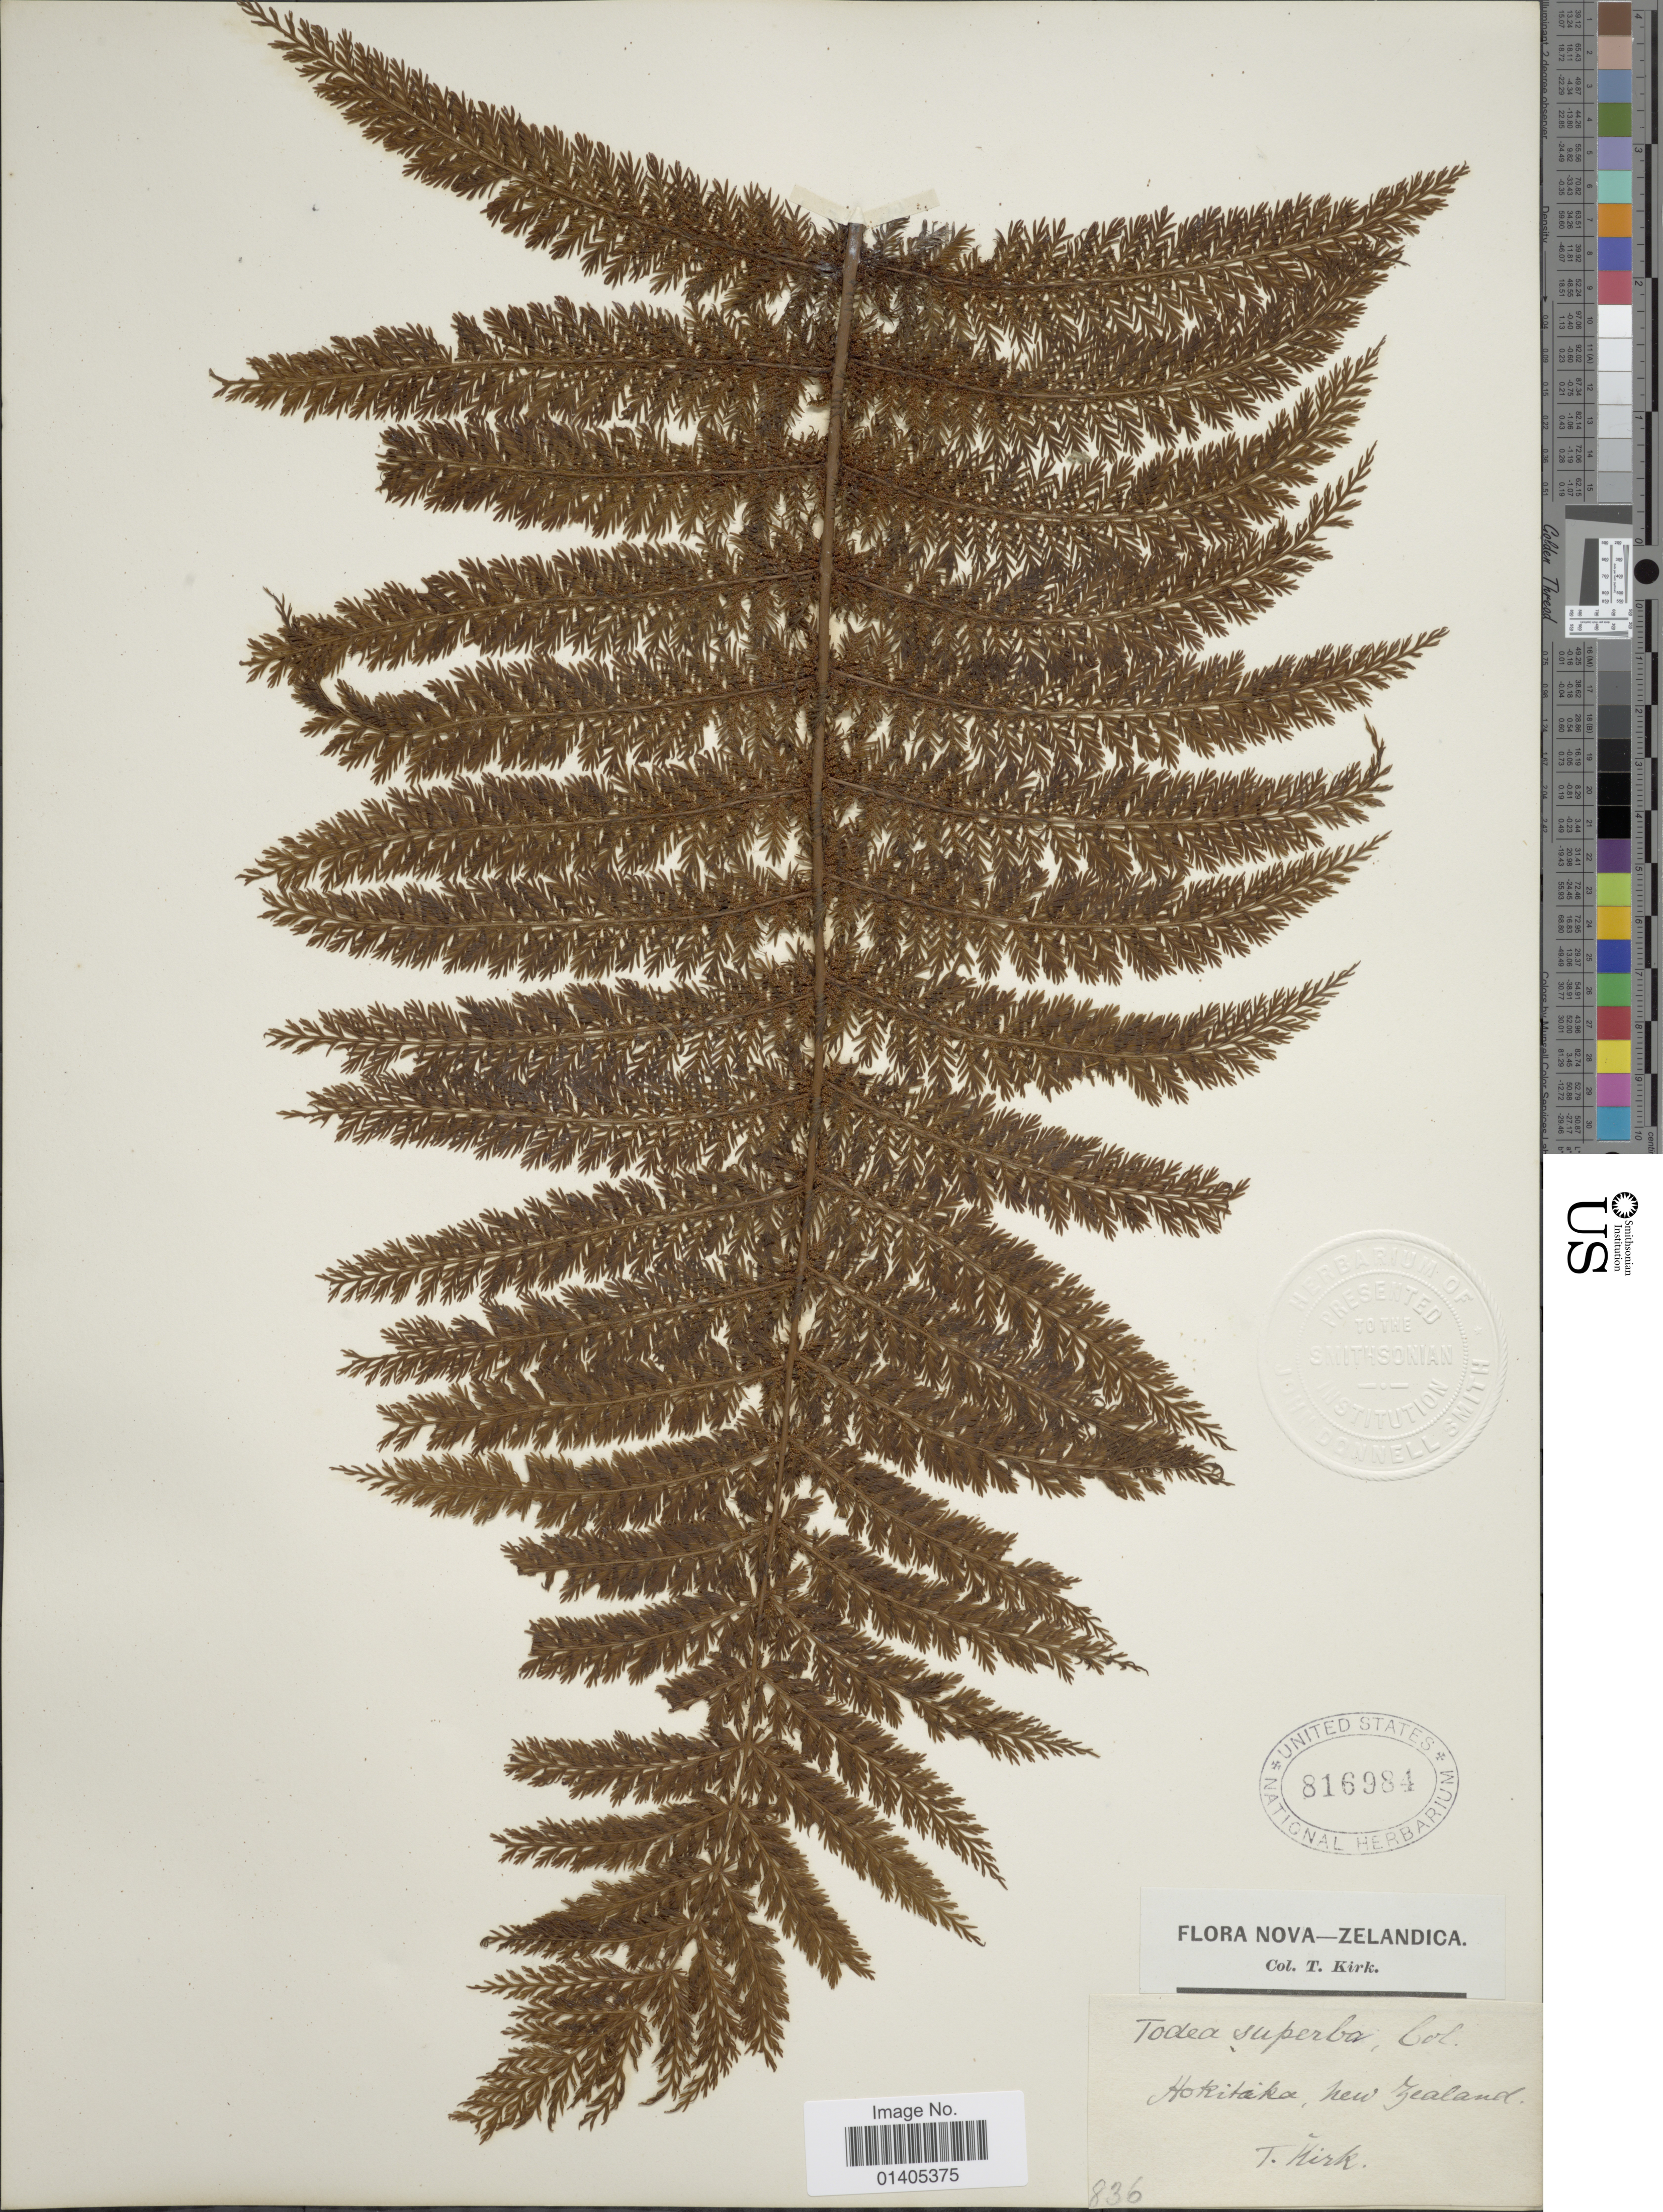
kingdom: Plantae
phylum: Tracheophyta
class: Polypodiopsida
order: Osmundales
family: Osmundaceae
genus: Leptopteris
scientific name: Leptopteris superba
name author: (Colenso) C. Presl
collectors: T. Kirk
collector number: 836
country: New Zealand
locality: Hokitika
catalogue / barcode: US 816984